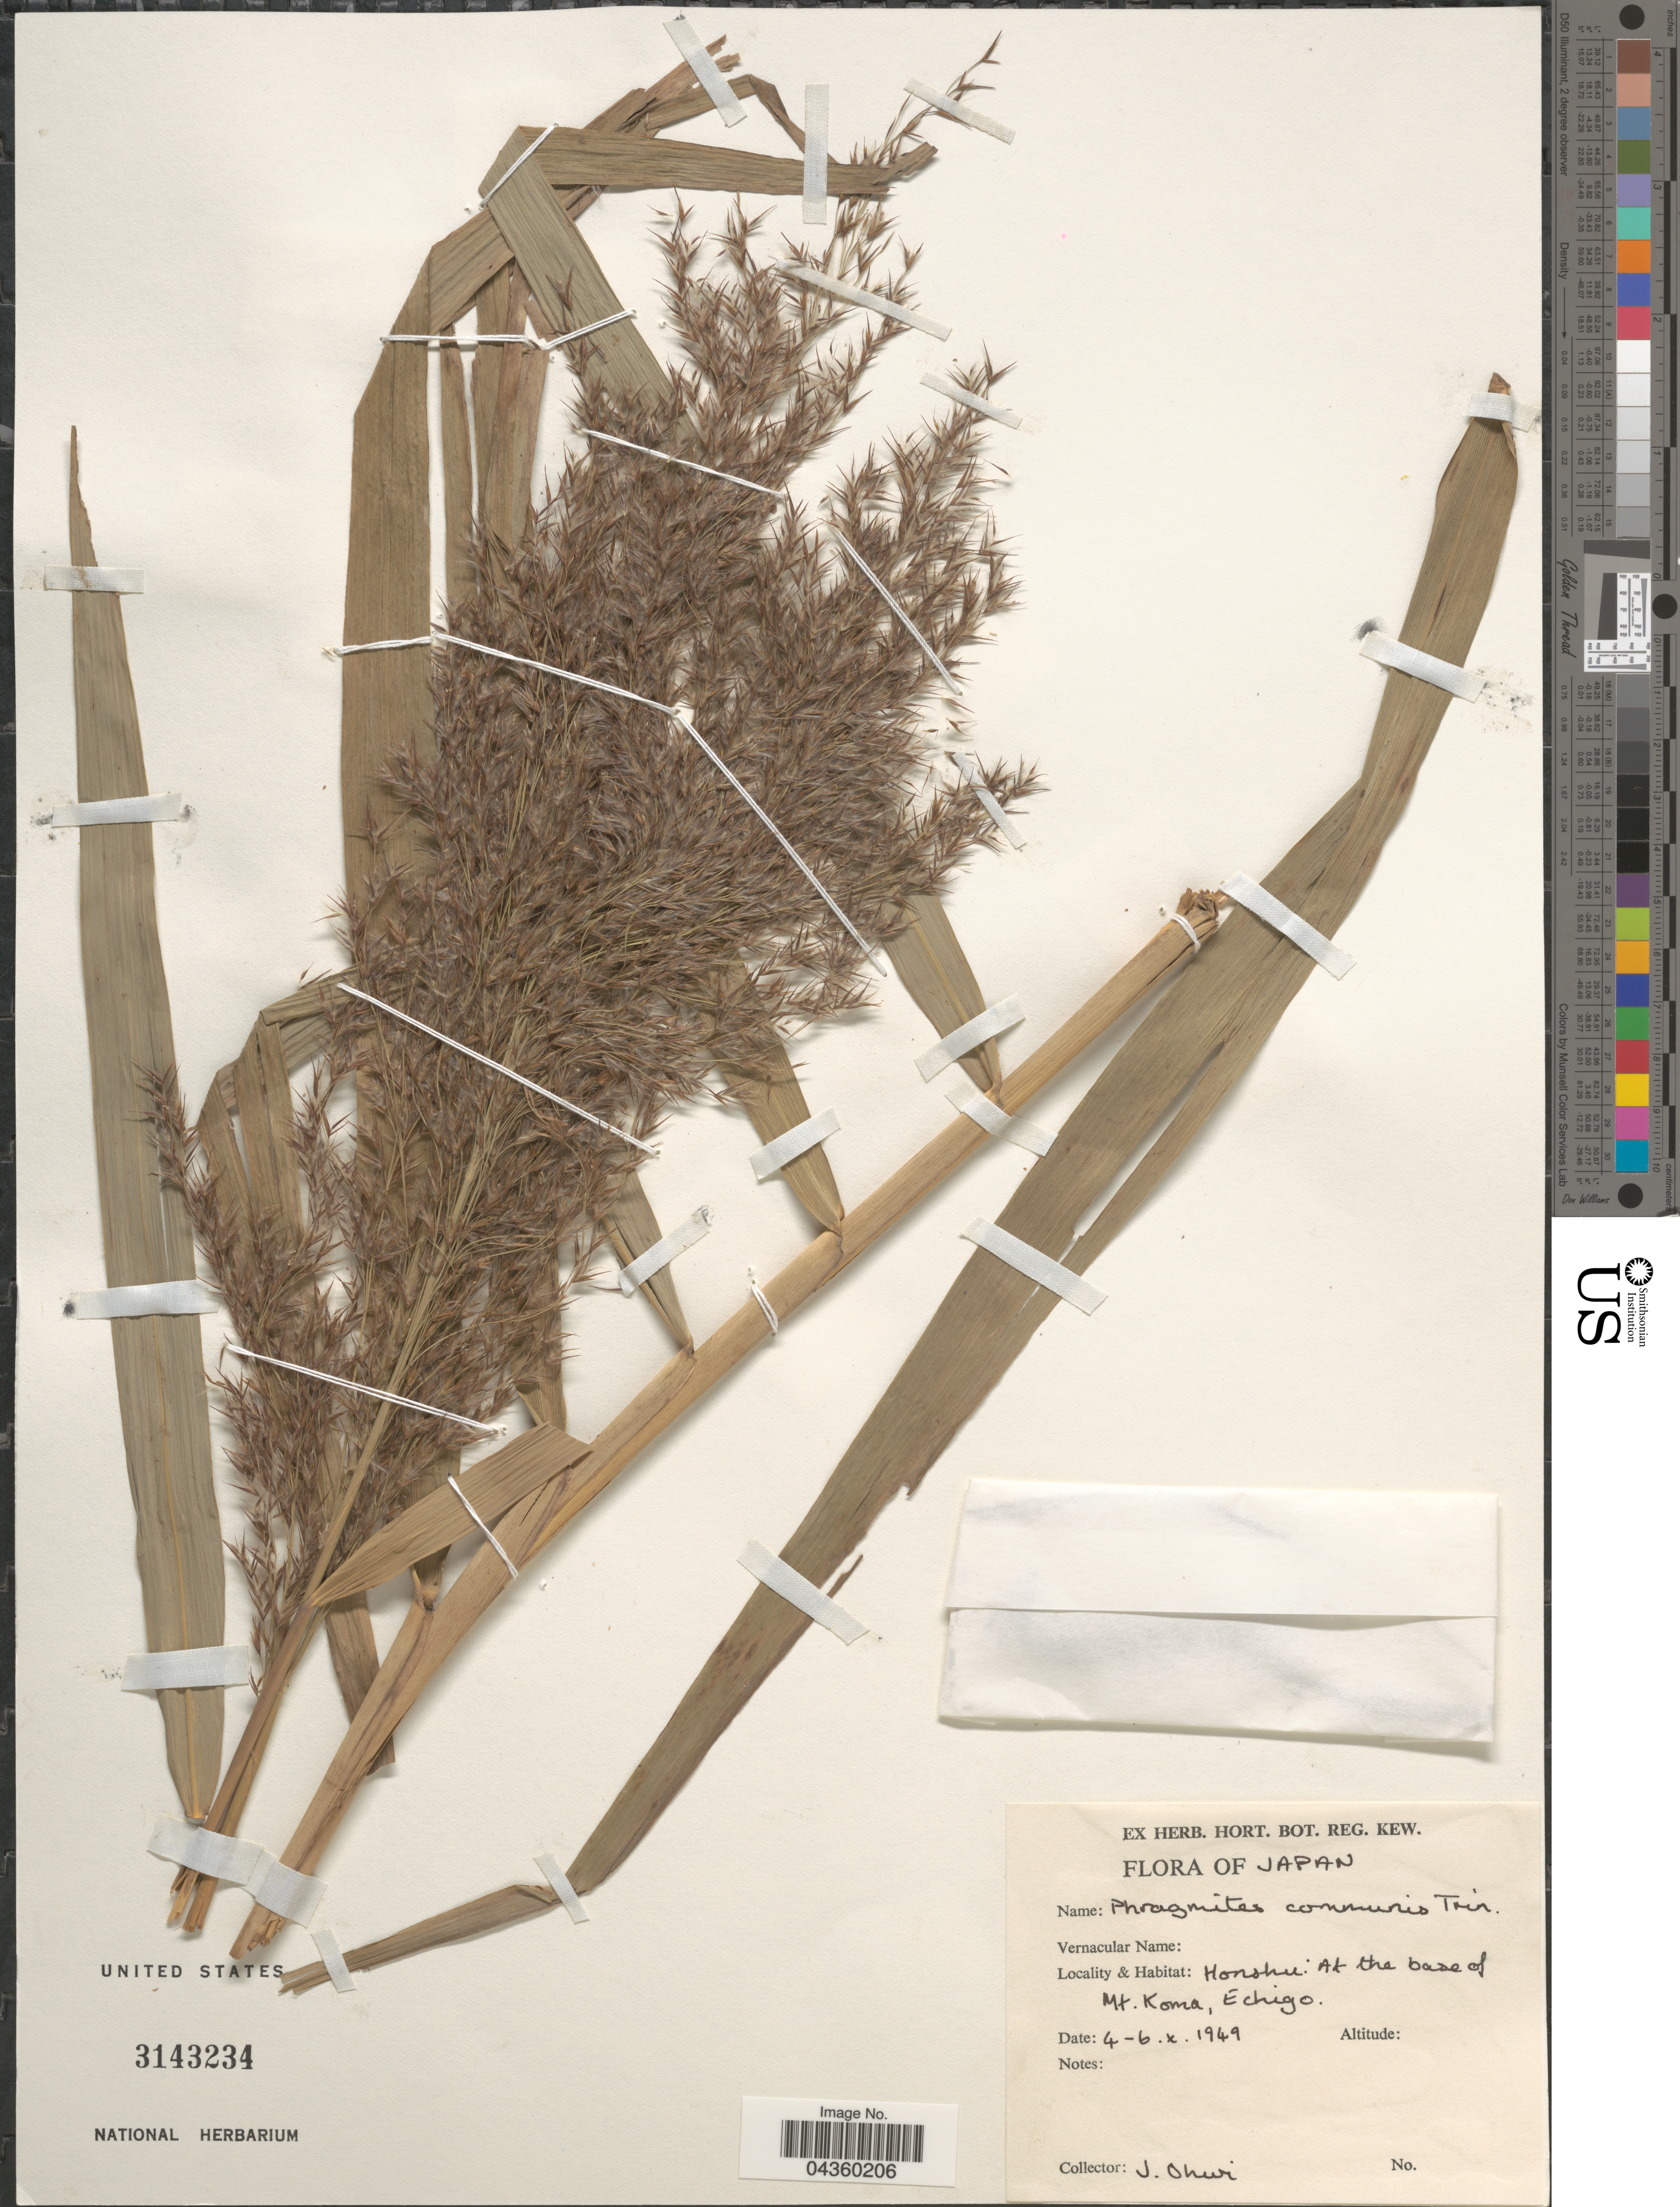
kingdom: Plantae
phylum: Tracheophyta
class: Liliopsida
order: Poales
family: Poaceae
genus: Phragmites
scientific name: Phragmites australis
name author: (Cav.) Trin. ex Steud.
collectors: J. Ohwi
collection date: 1949-10-04/1949-10-06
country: Japan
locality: Honshu: At the base of Mt. Koma, Echigo.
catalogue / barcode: US 3143234